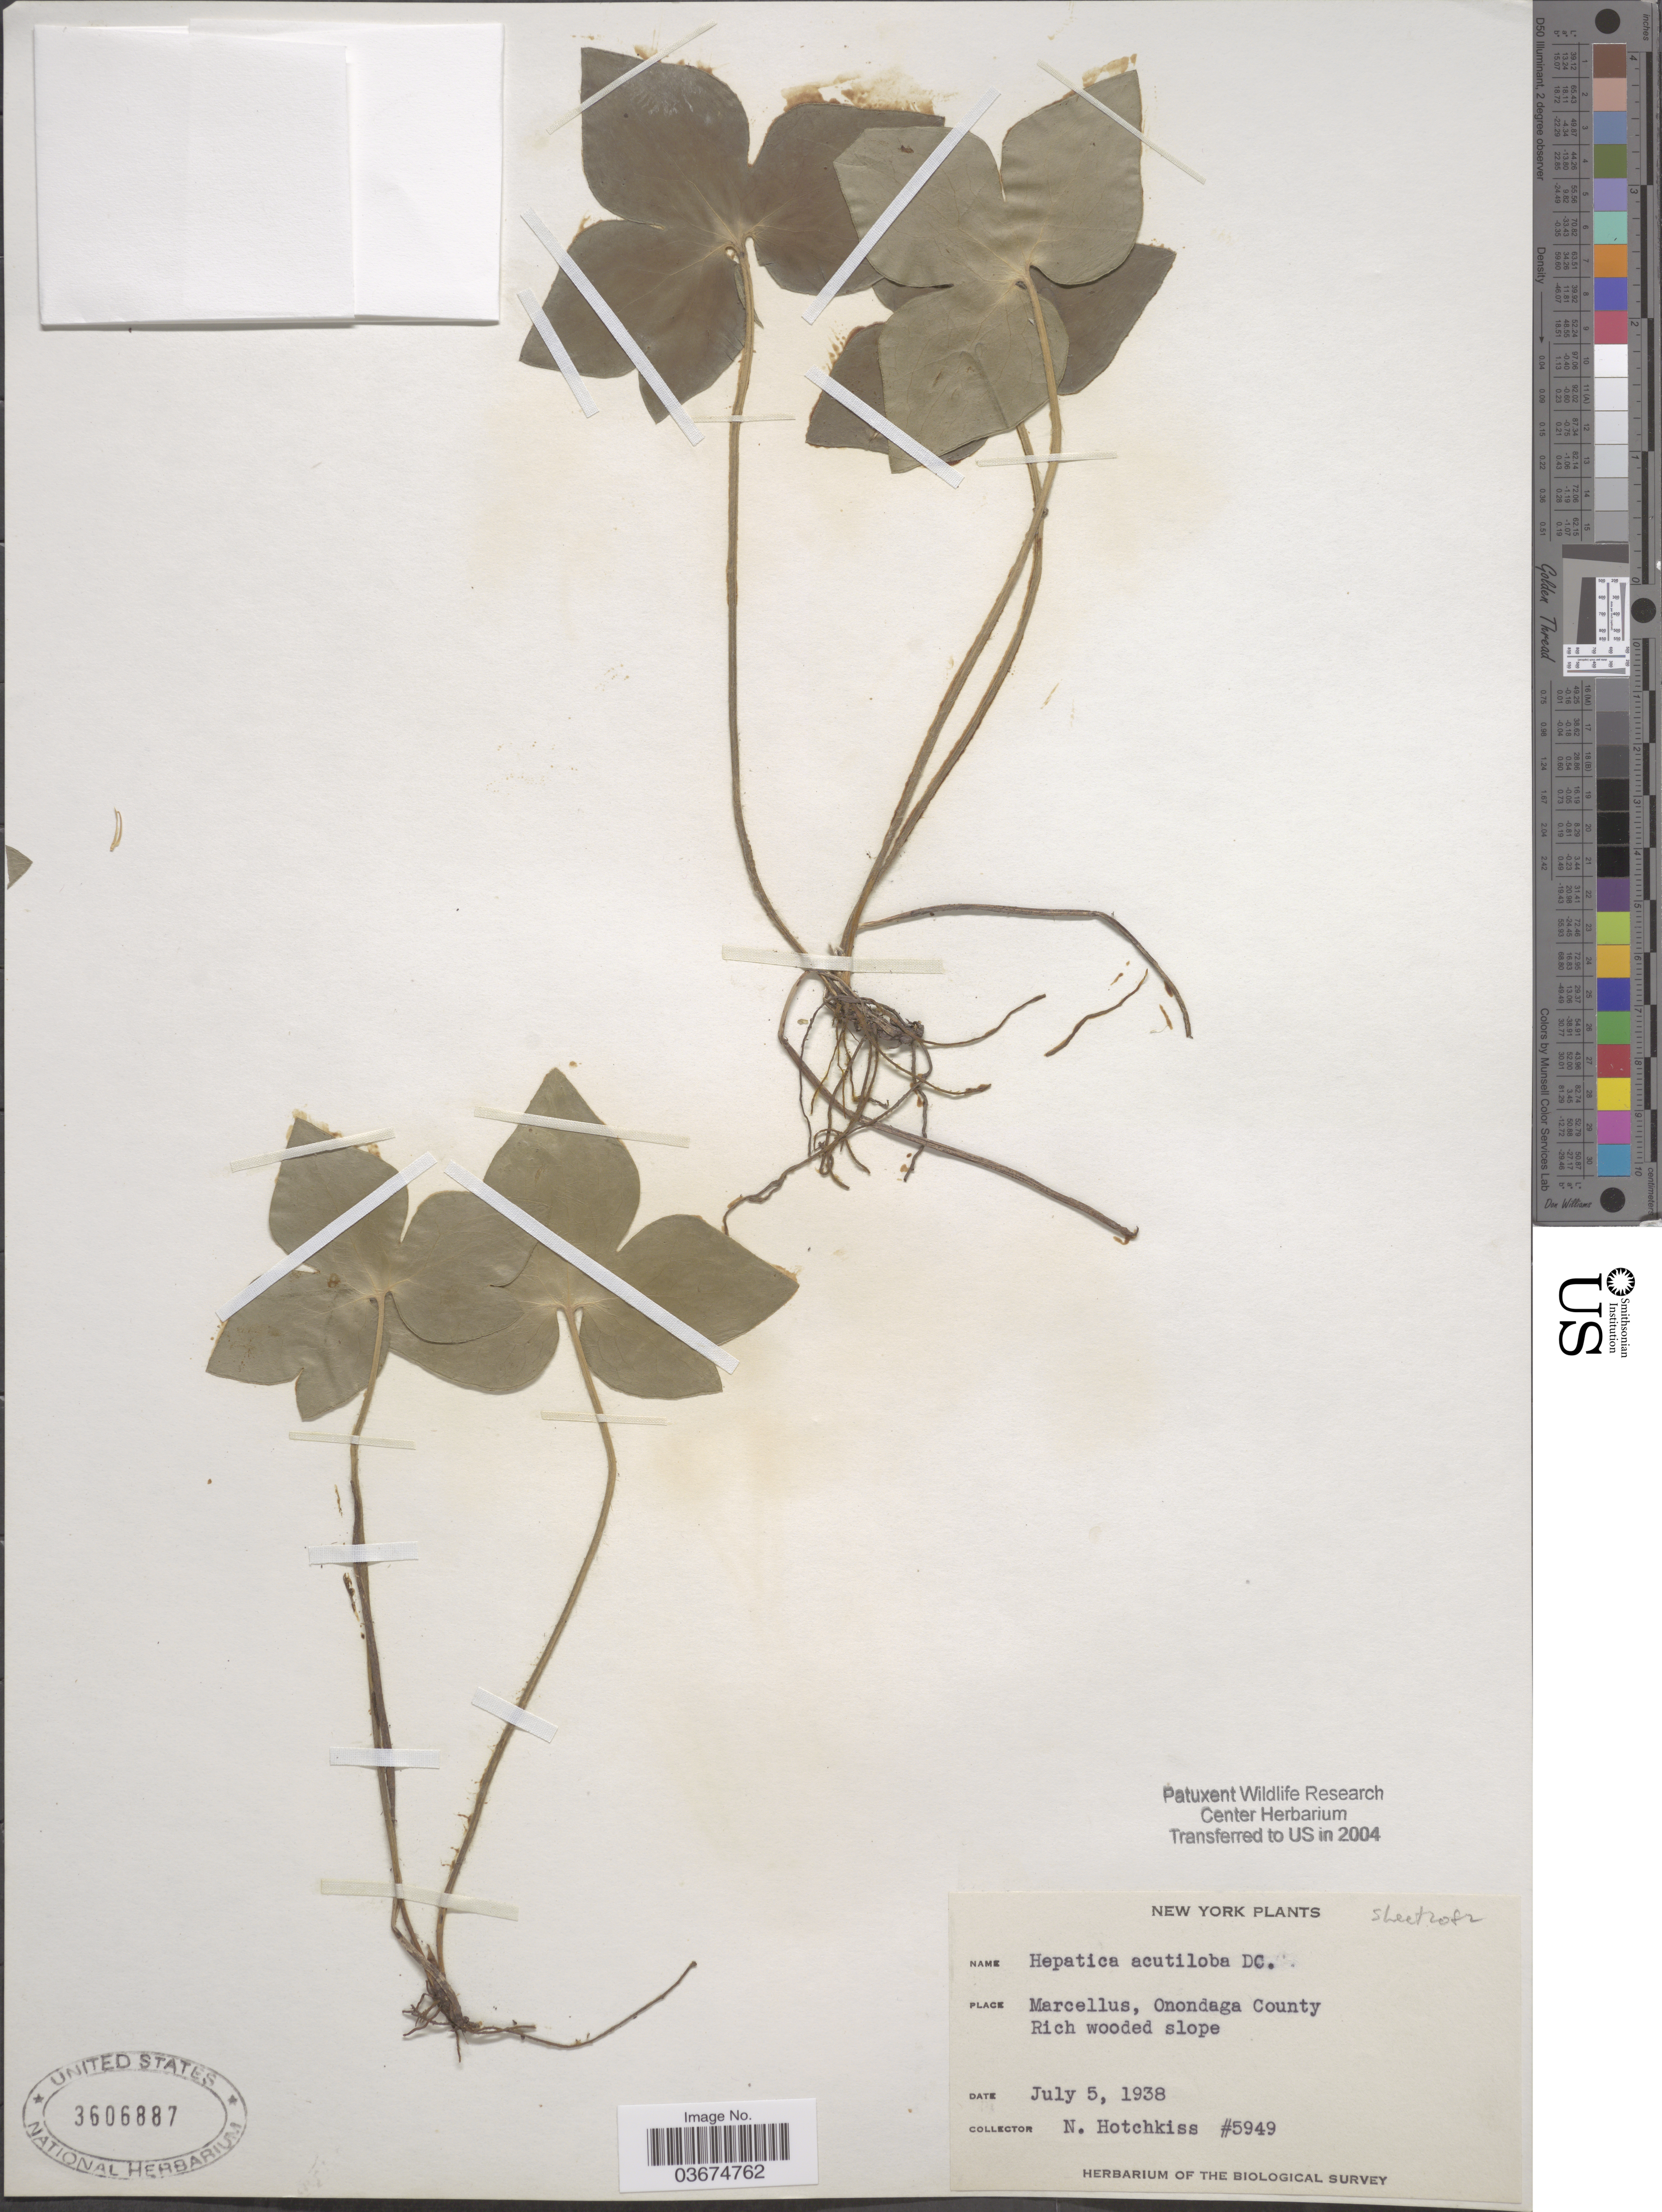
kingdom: Plantae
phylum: Tracheophyta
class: Magnoliopsida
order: Ranunculales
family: Ranunculaceae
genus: Hepatica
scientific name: Hepatica acutiloba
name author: DC.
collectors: N. Hotchkiss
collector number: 5949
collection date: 1938-07-05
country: United States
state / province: New York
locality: Marcellus, Onondaga County.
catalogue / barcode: US 3606887